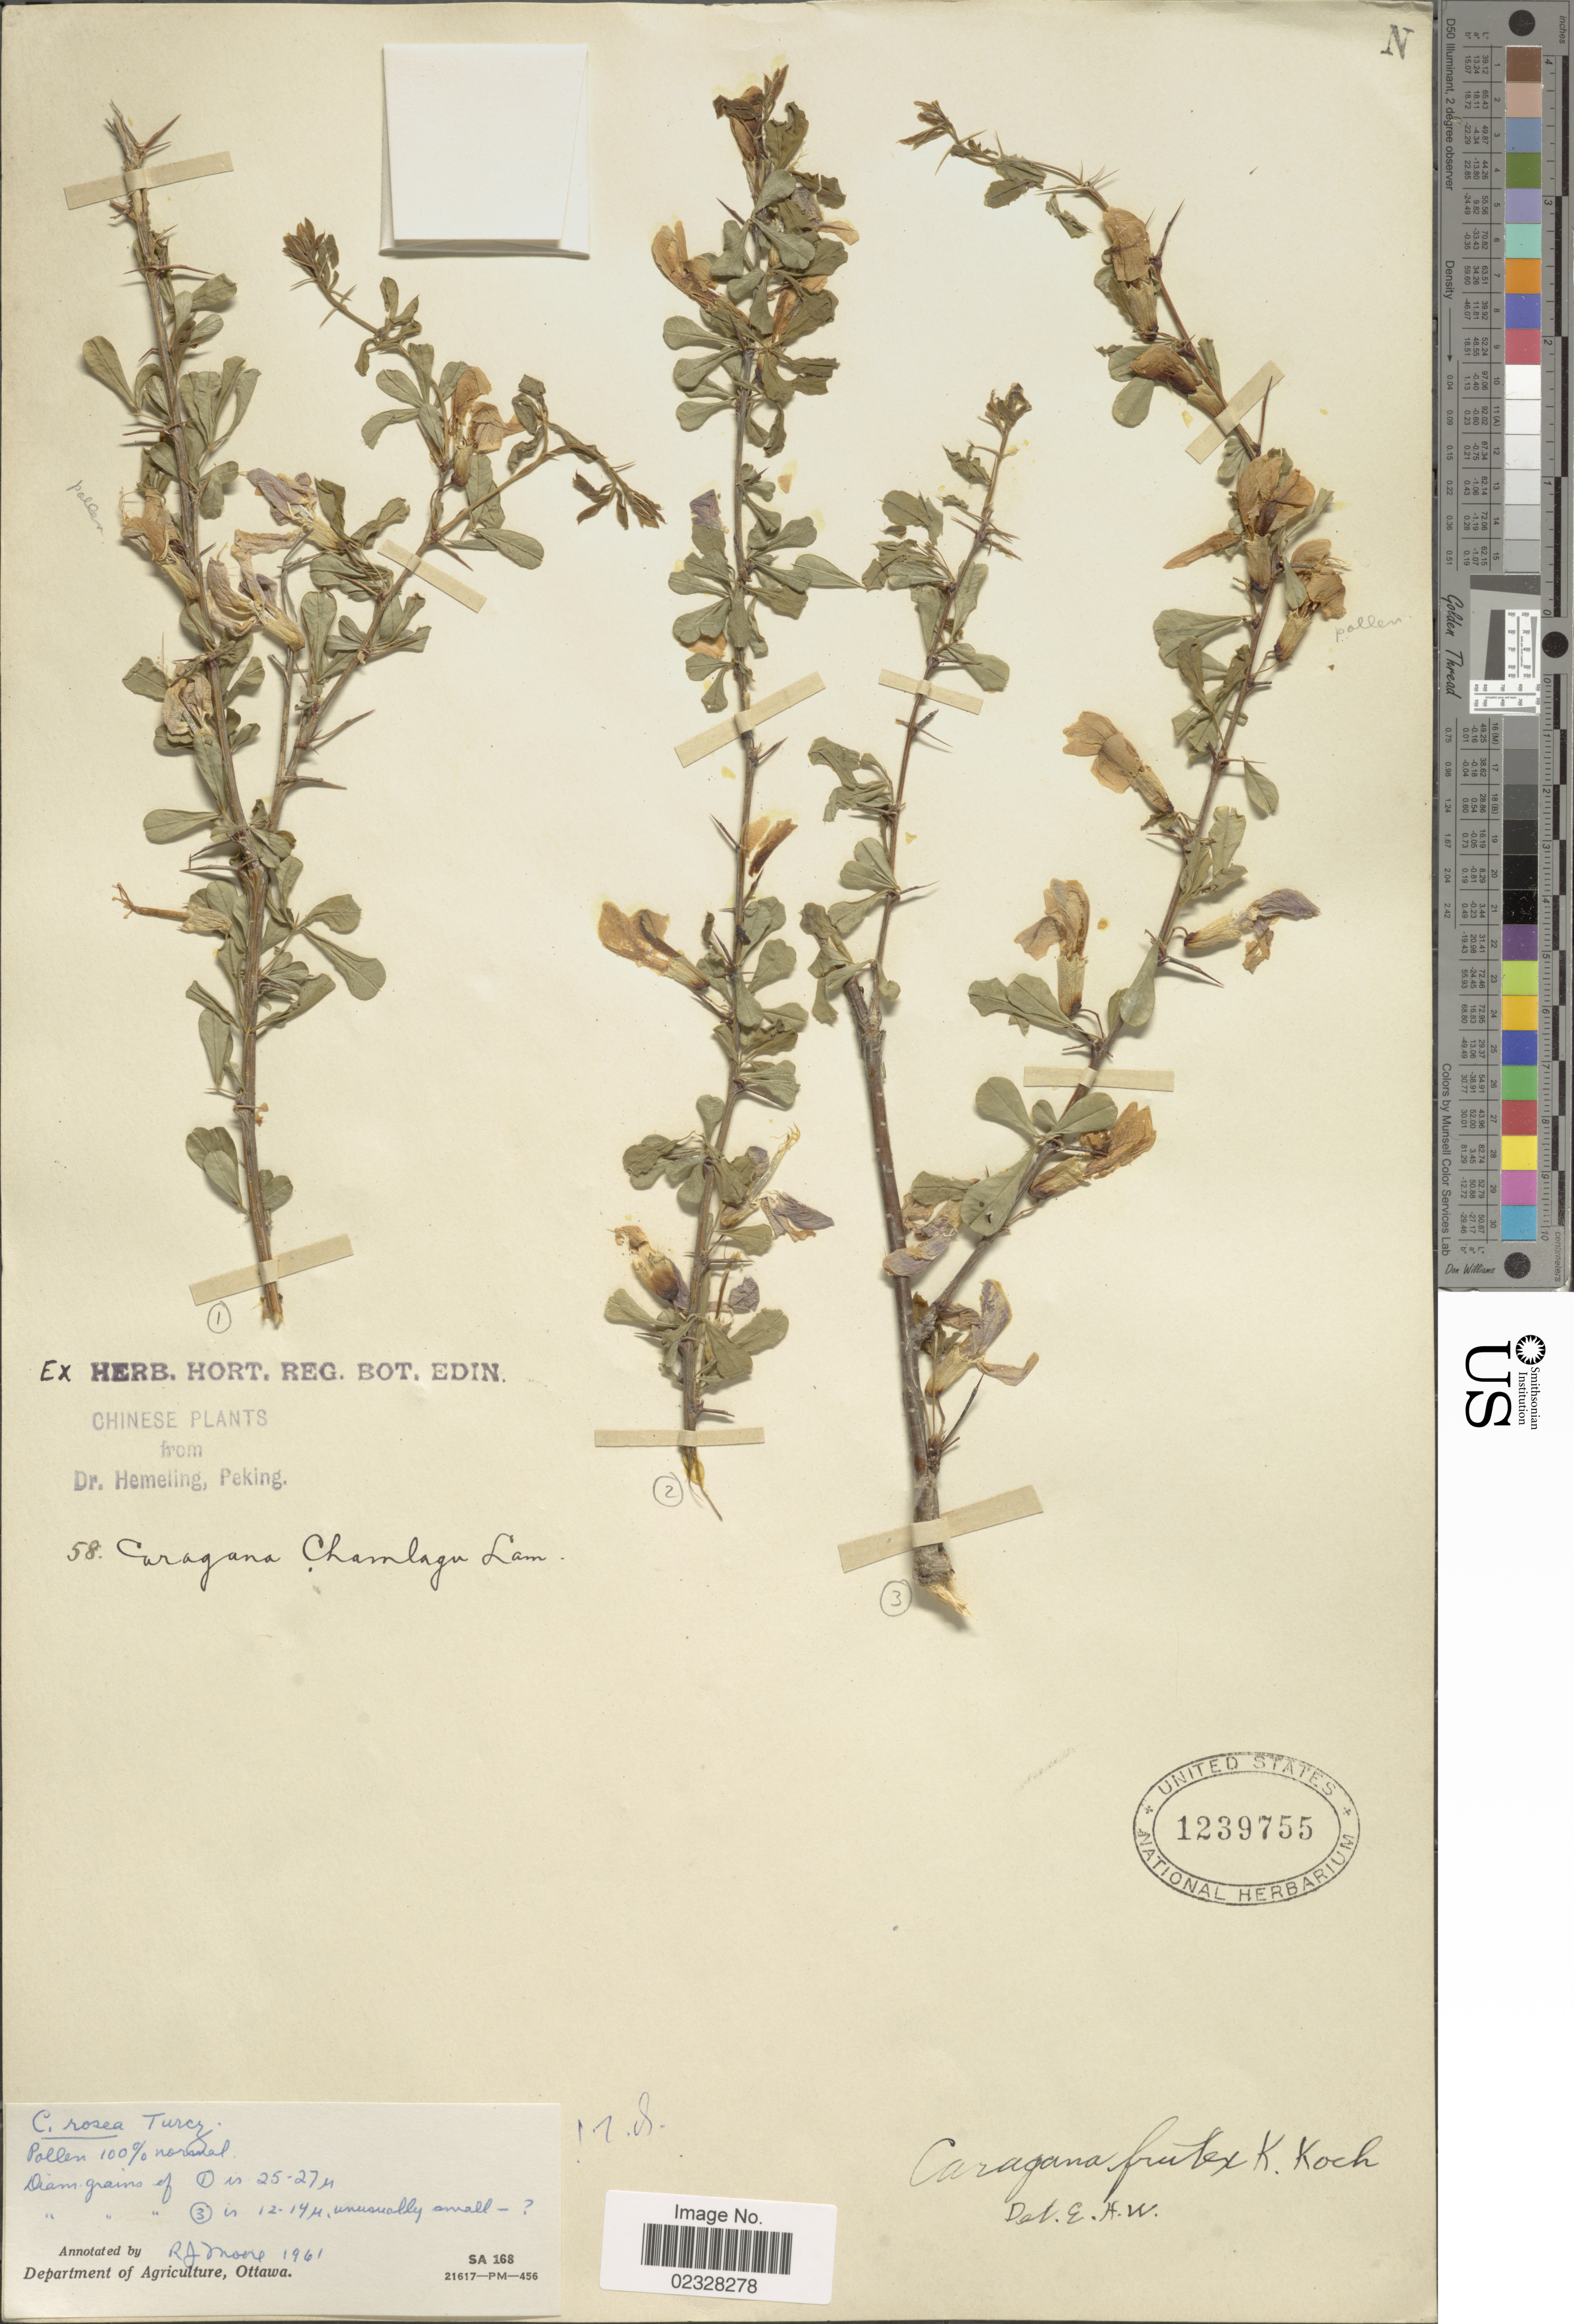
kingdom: Plantae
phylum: Tracheophyta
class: Magnoliopsida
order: Fabales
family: Fabaceae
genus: Caragana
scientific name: Caragana rosea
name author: Maxim.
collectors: -. Hemeling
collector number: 58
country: China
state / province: Beijing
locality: Peking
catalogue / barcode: US 1239755